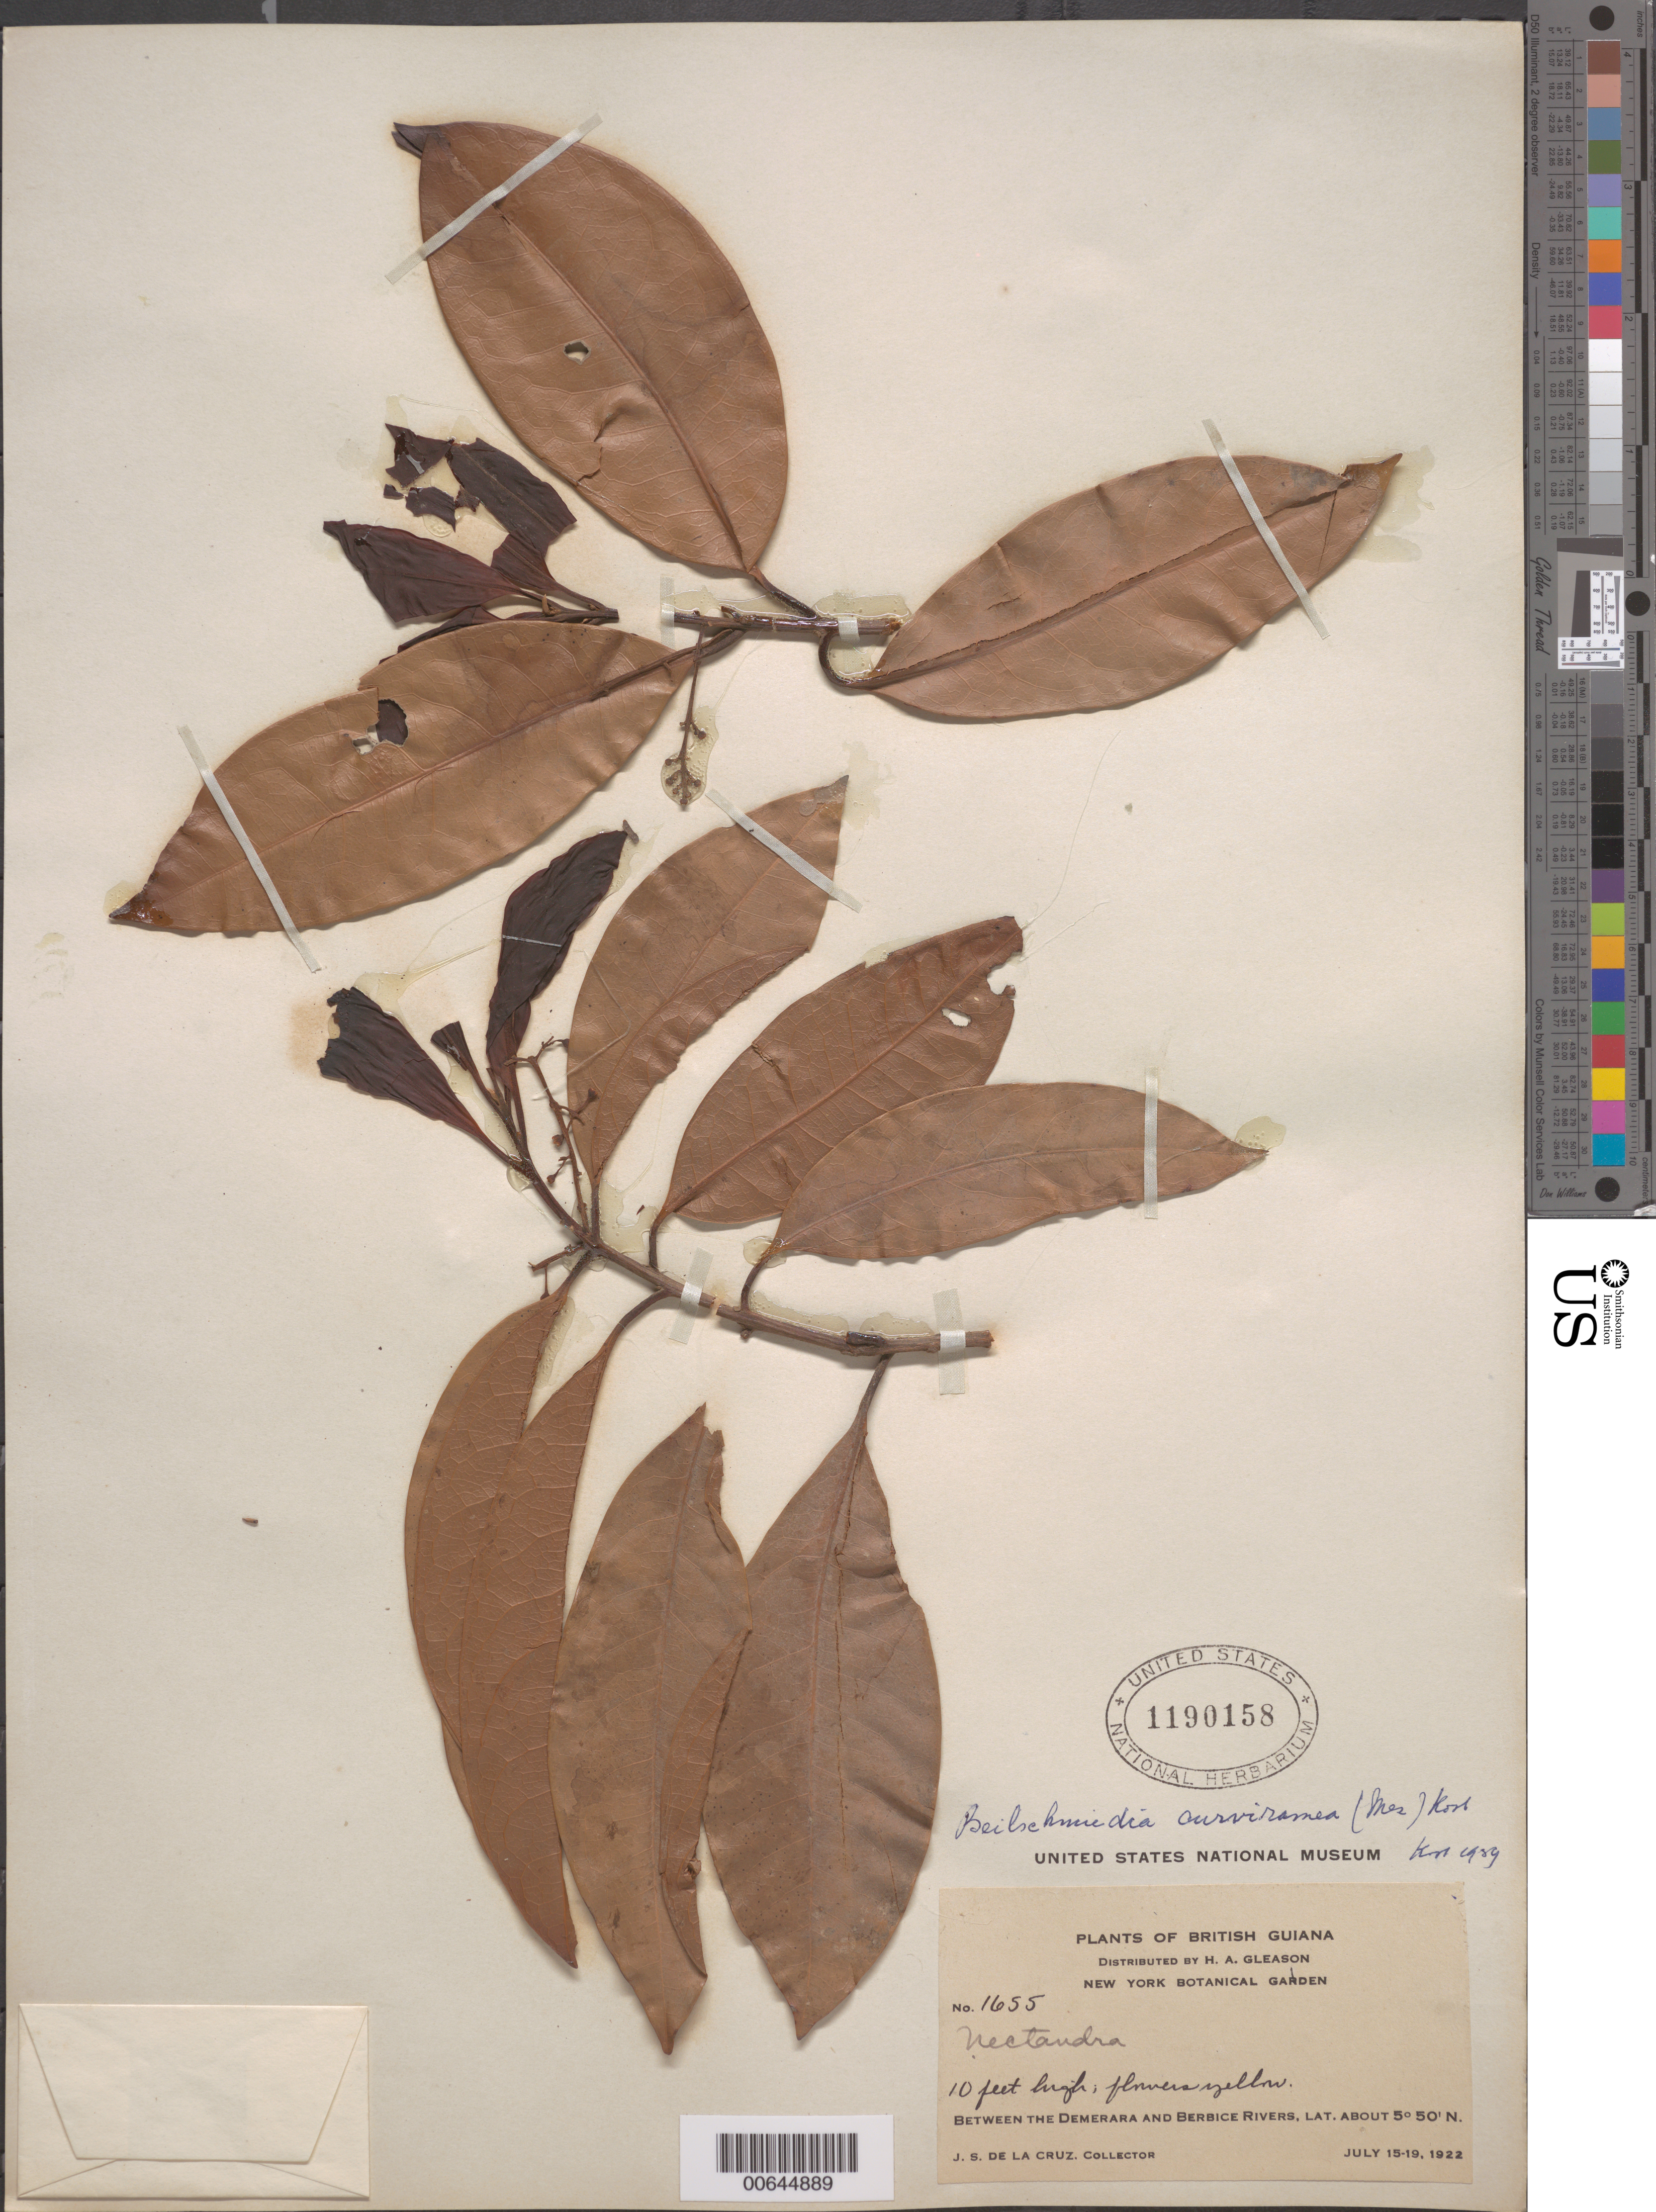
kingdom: Plantae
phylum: Tracheophyta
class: Magnoliopsida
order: Laurales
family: Lauraceae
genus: Beilschmiedia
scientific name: Beilschmiedia curviramea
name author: (Meisn.) Kosterm.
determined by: Kostermans, A. J. G. H.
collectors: J. S. de la Cruz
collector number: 1655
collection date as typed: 15-Jul-22 to 19-Jul-22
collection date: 1922-07-15/1922-07-19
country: Guyana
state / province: U. Demerara-Berbice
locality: Demerara River to the Berbice River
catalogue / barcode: US 1190158